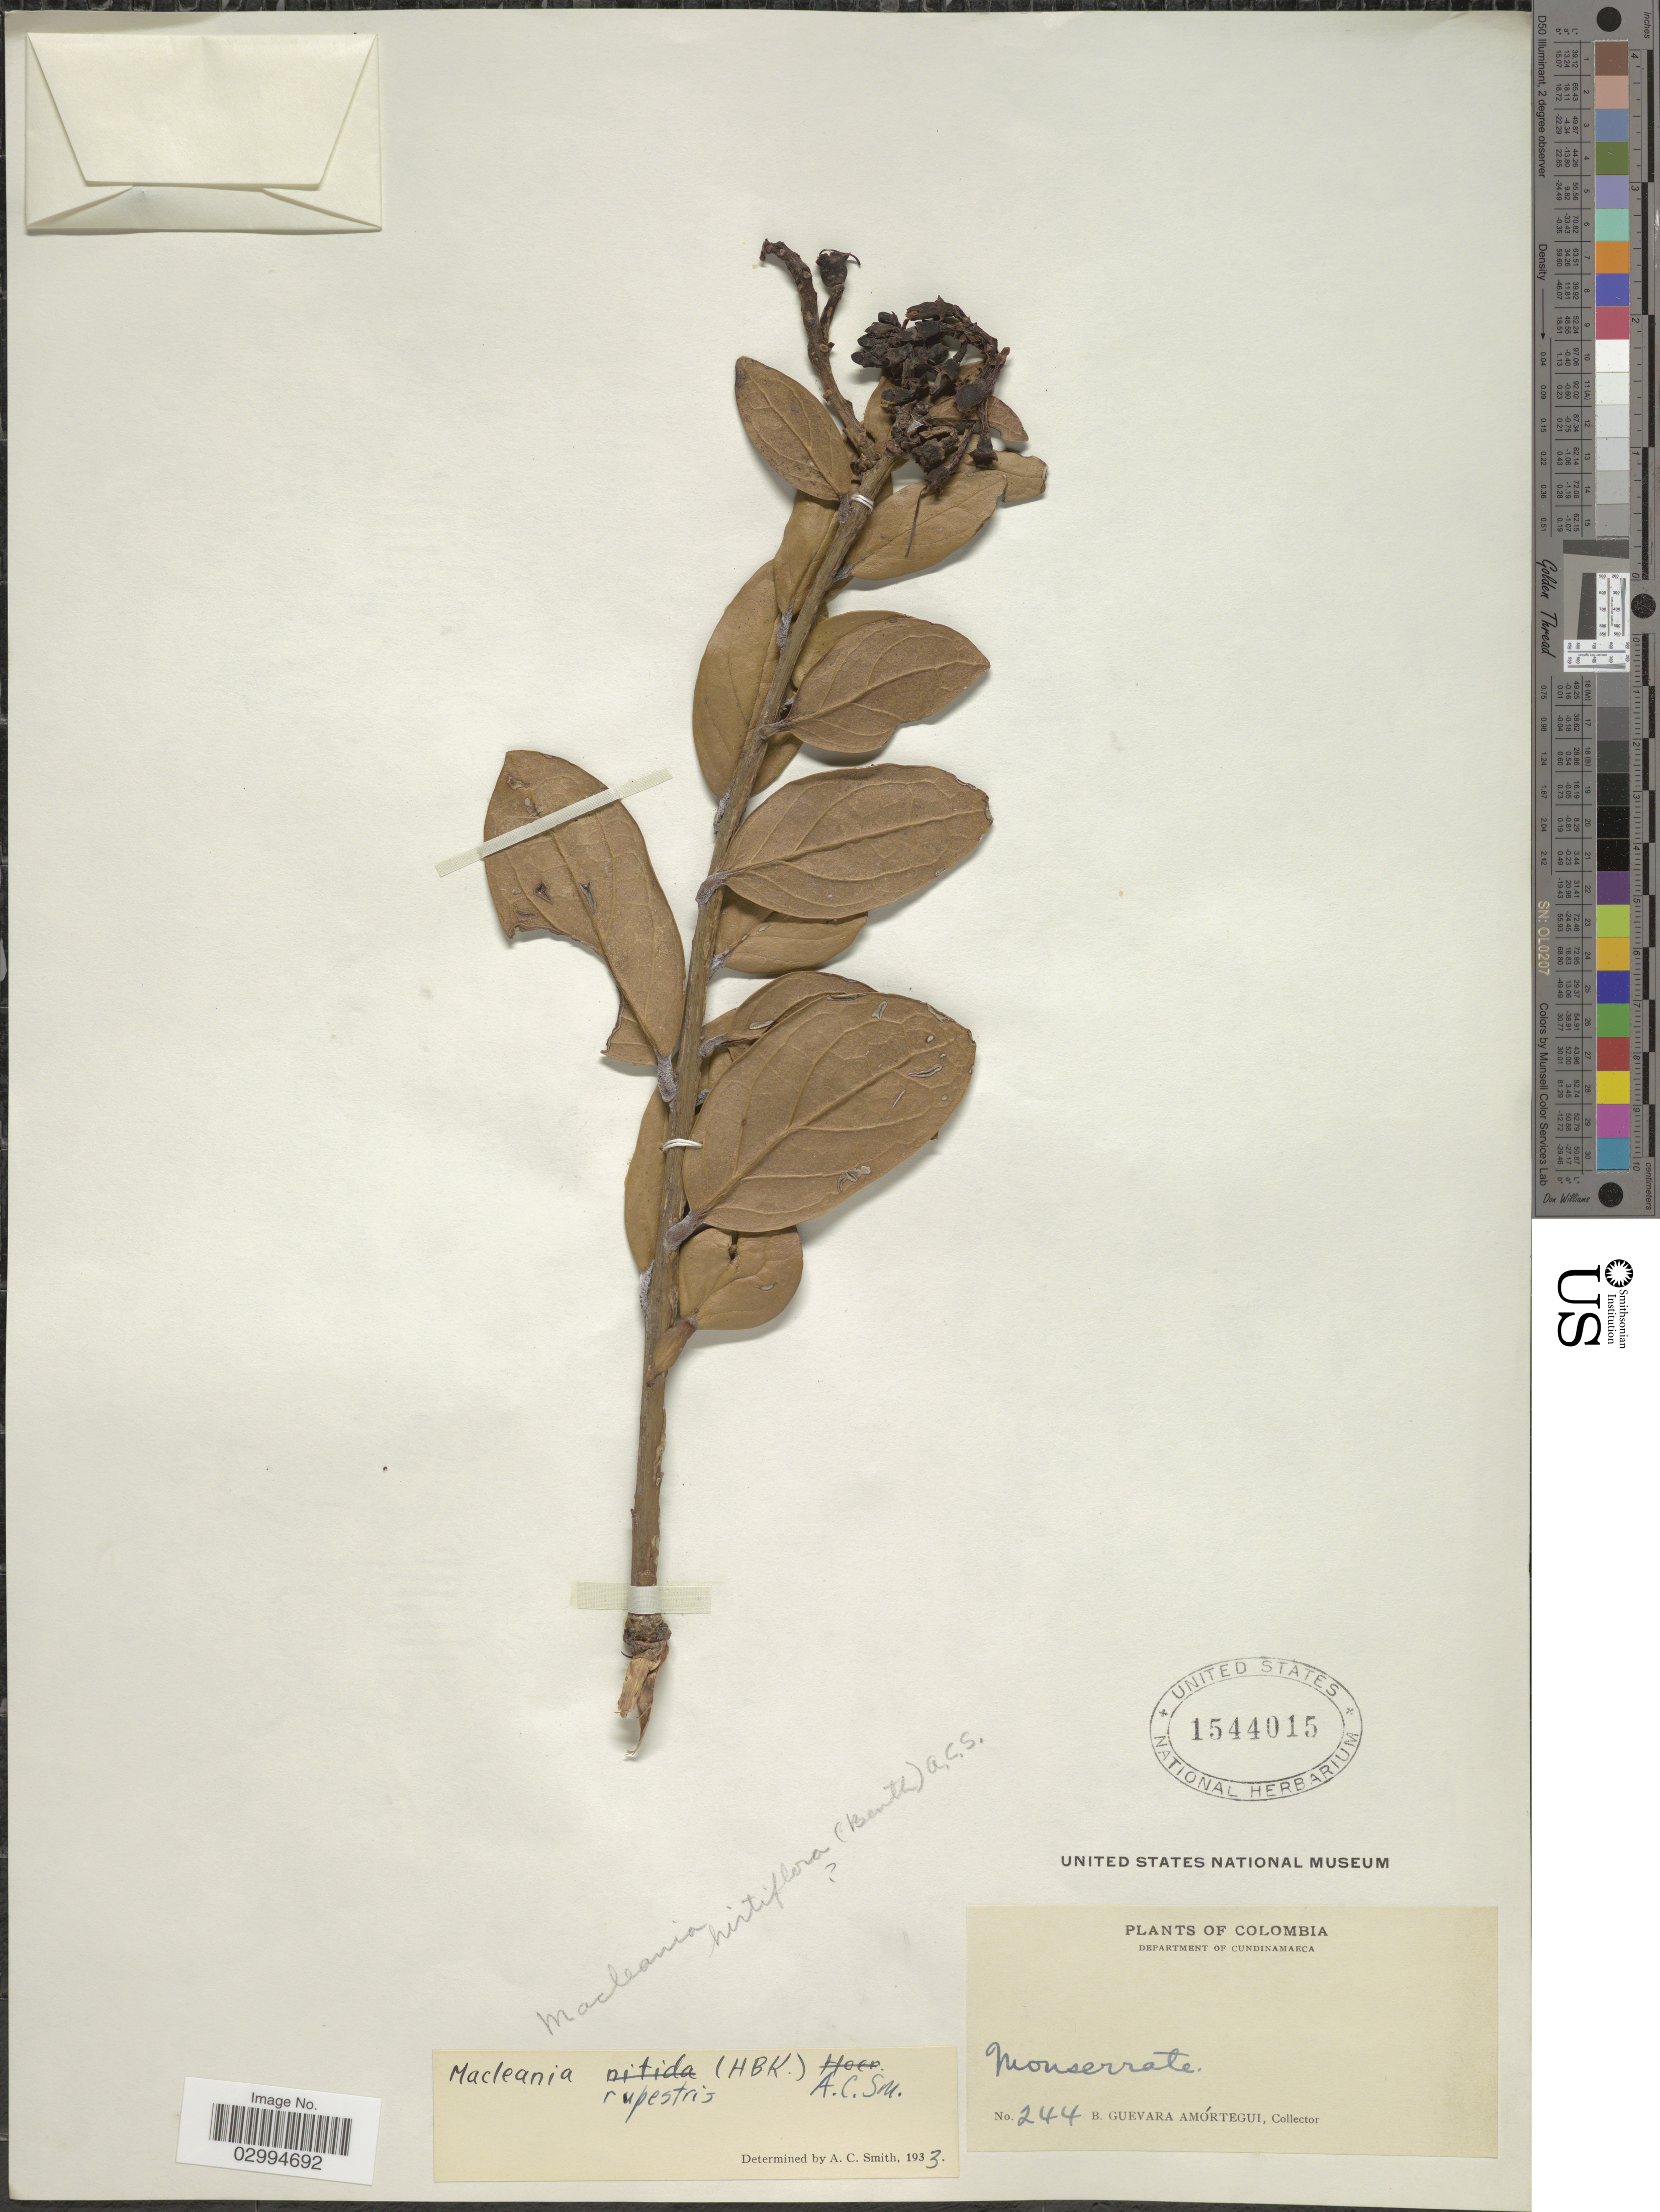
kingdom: Plantae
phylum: Tracheophyta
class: Magnoliopsida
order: Ericales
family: Ericaceae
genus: Macleania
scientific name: Macleania rupestris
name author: (Kunth) A.C. Sm.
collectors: B. Guevara Amortegui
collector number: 244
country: Colombia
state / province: Cundinamarca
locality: Department of Cundinamarca. Monserrate.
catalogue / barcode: US 1544015